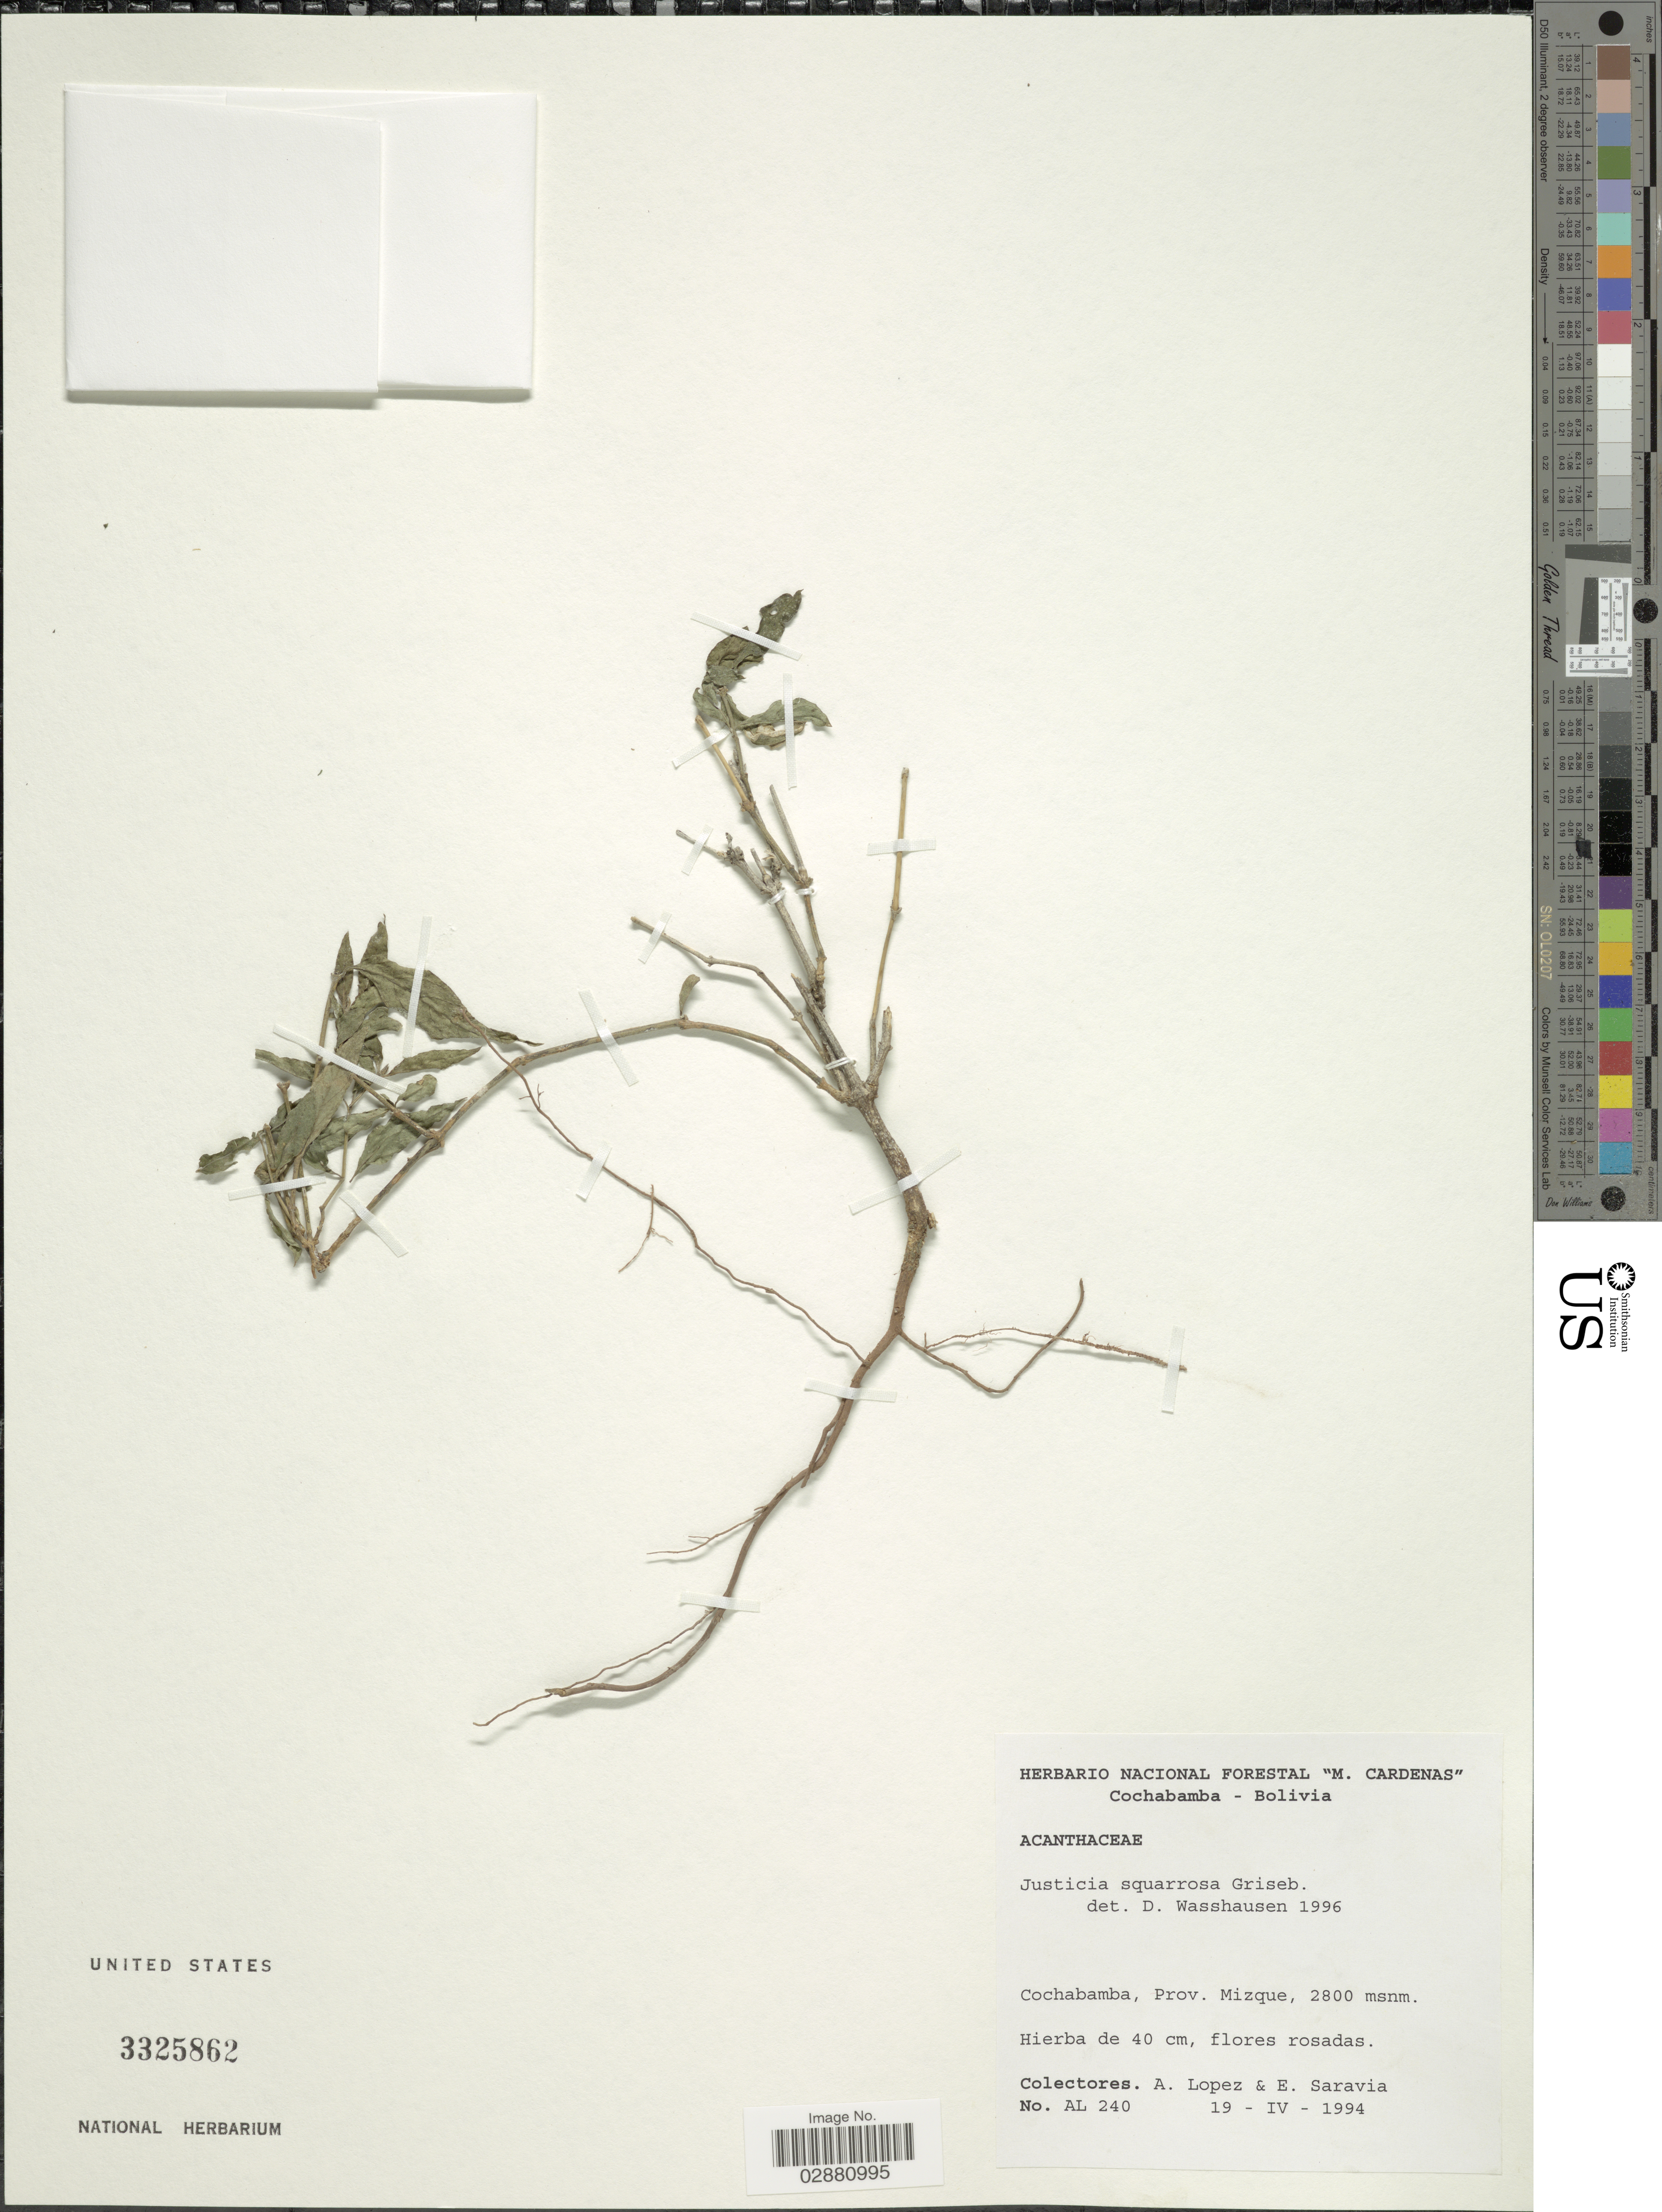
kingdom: Plantae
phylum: Tracheophyta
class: Magnoliopsida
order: Lamiales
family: Acanthaceae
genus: Justicia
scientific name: Justicia squarrosa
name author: Griseb.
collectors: A. Lopez & E. Saravia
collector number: AL240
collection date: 1994-04-19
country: Bolivia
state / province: Cochabamba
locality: Prov. Mizque.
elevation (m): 2800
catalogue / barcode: US 3325862